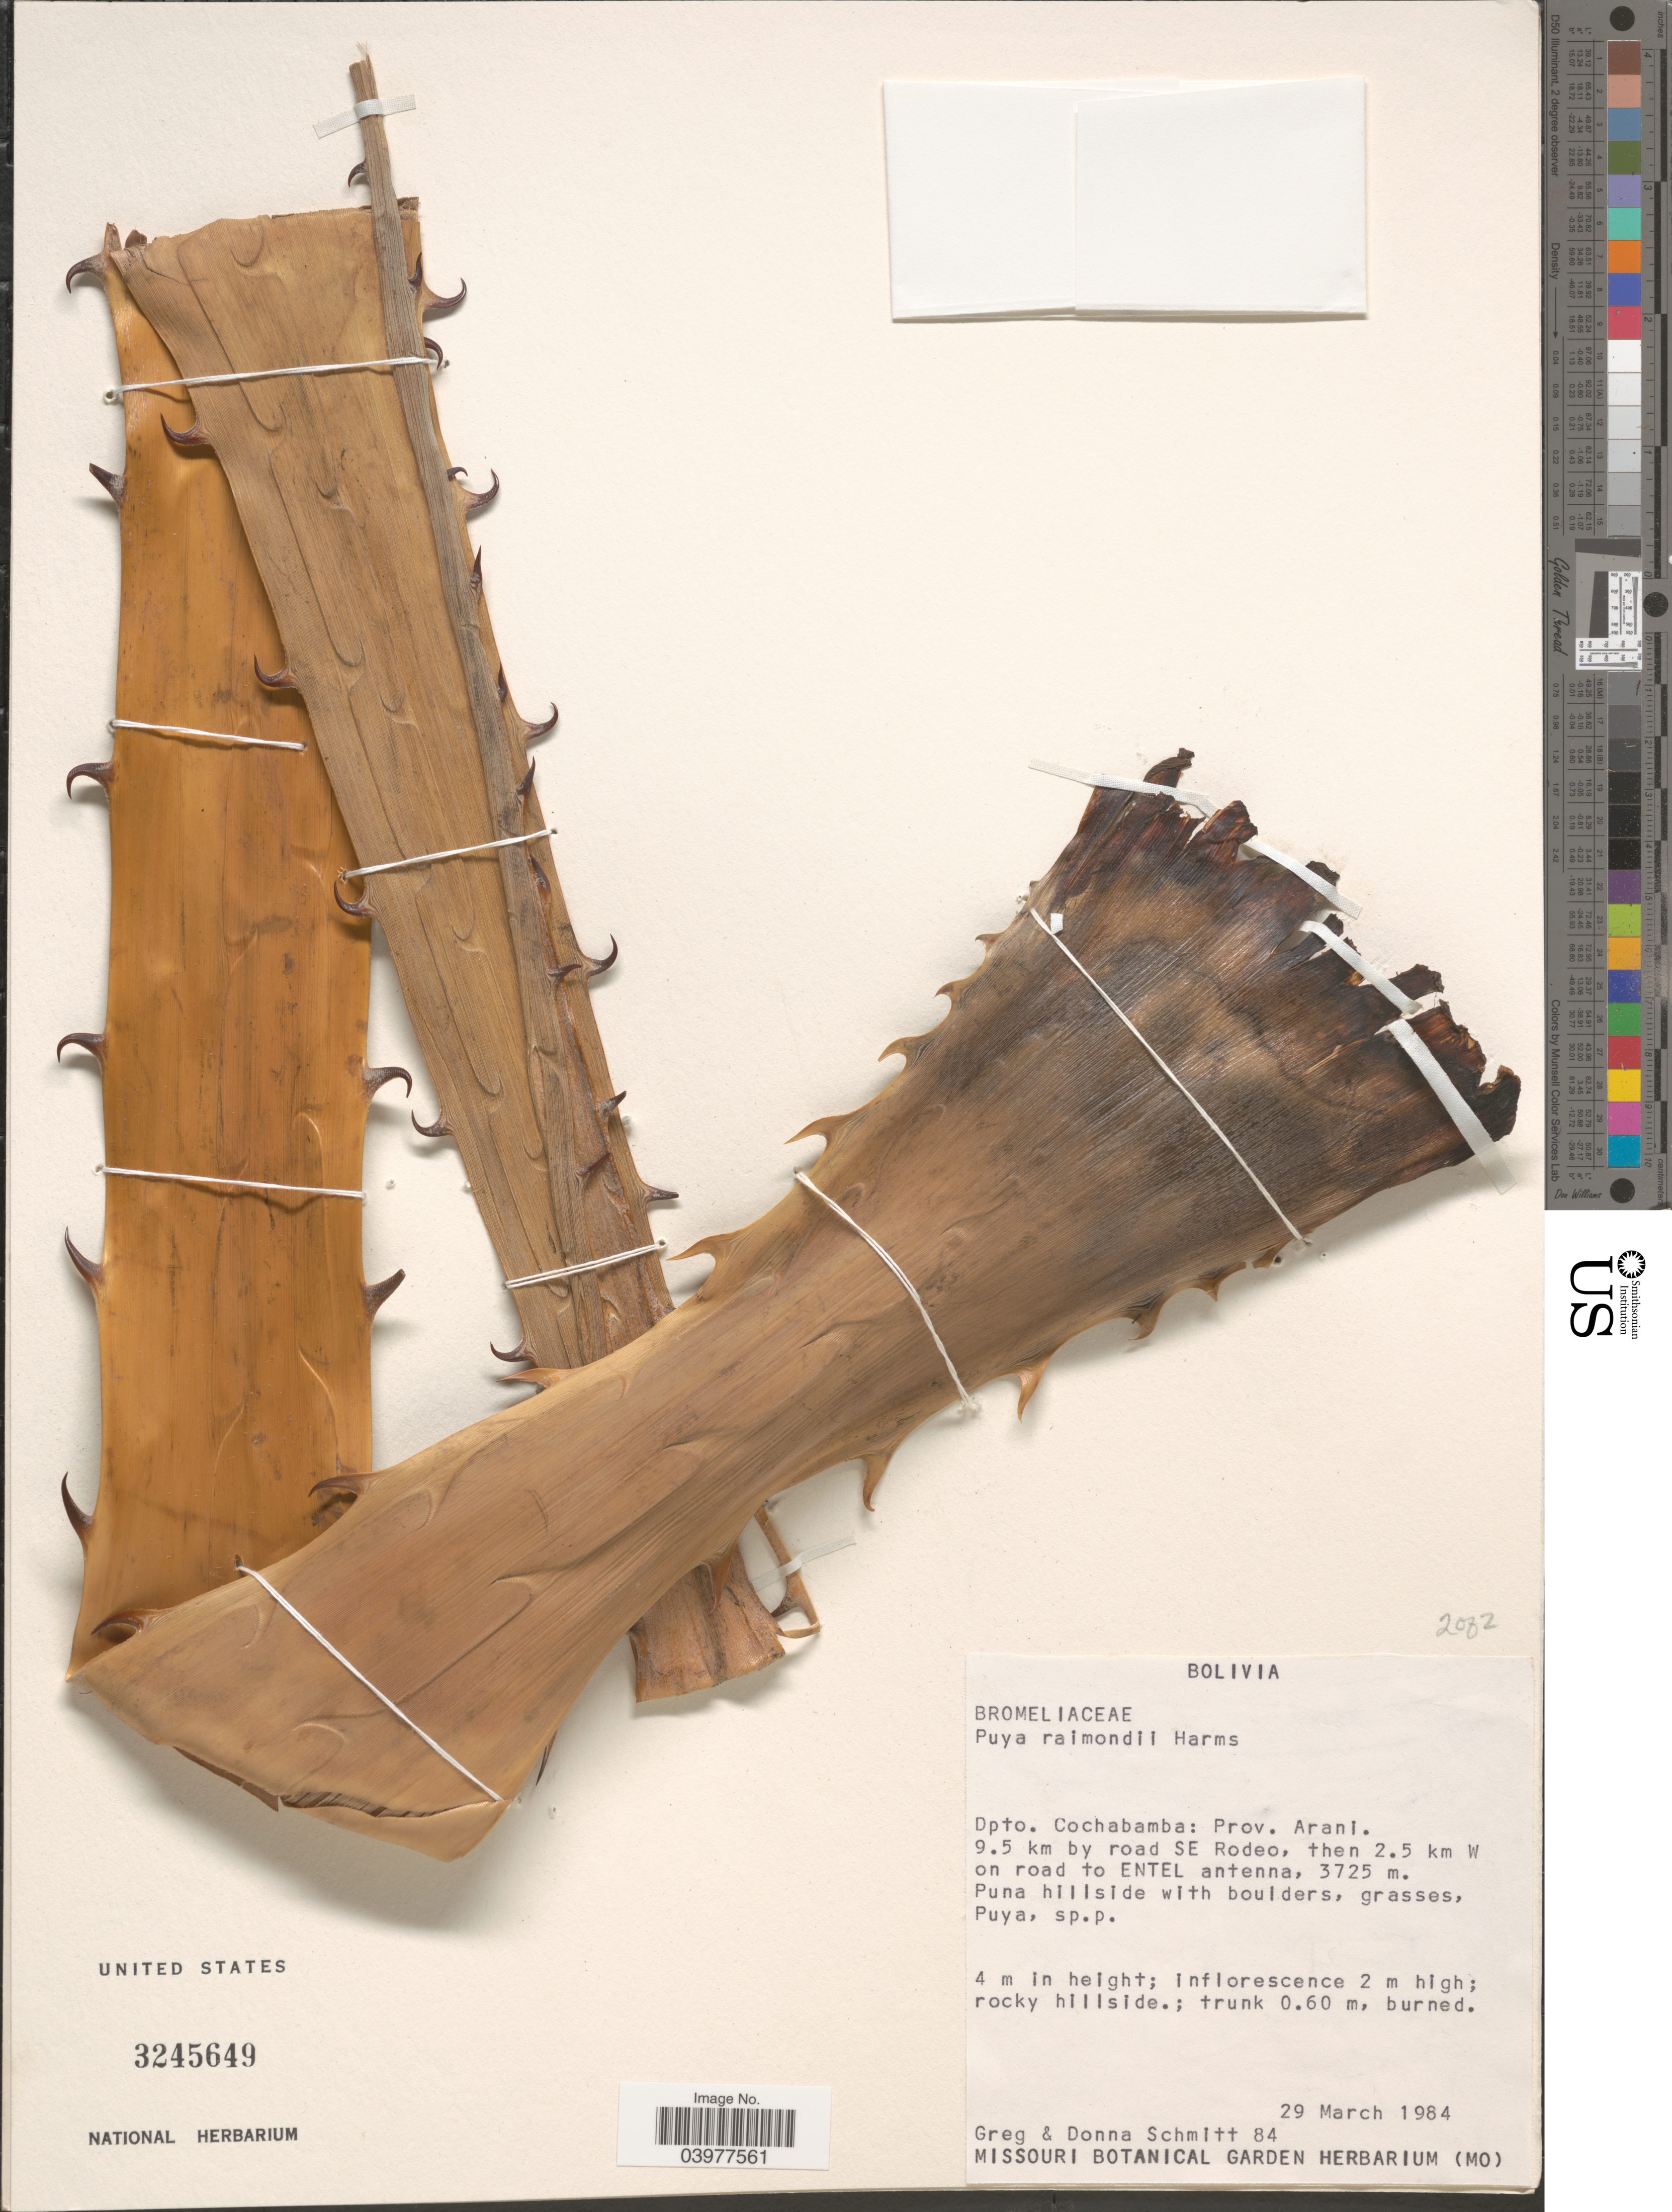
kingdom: Plantae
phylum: Tracheophyta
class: Liliopsida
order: Poales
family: Bromeliaceae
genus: Puya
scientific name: Puya raimondii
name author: Harms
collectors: G. Schmitt & D. Schmitt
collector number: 84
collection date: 1984-03-29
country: Bolivia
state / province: Cochabamba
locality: Dpto. Cochabamba: Prov. Arani. 9.5 km by road SE Rodeo, then 2.5 km W on road to ENTEL antenna.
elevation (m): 3725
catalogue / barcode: US 3245649